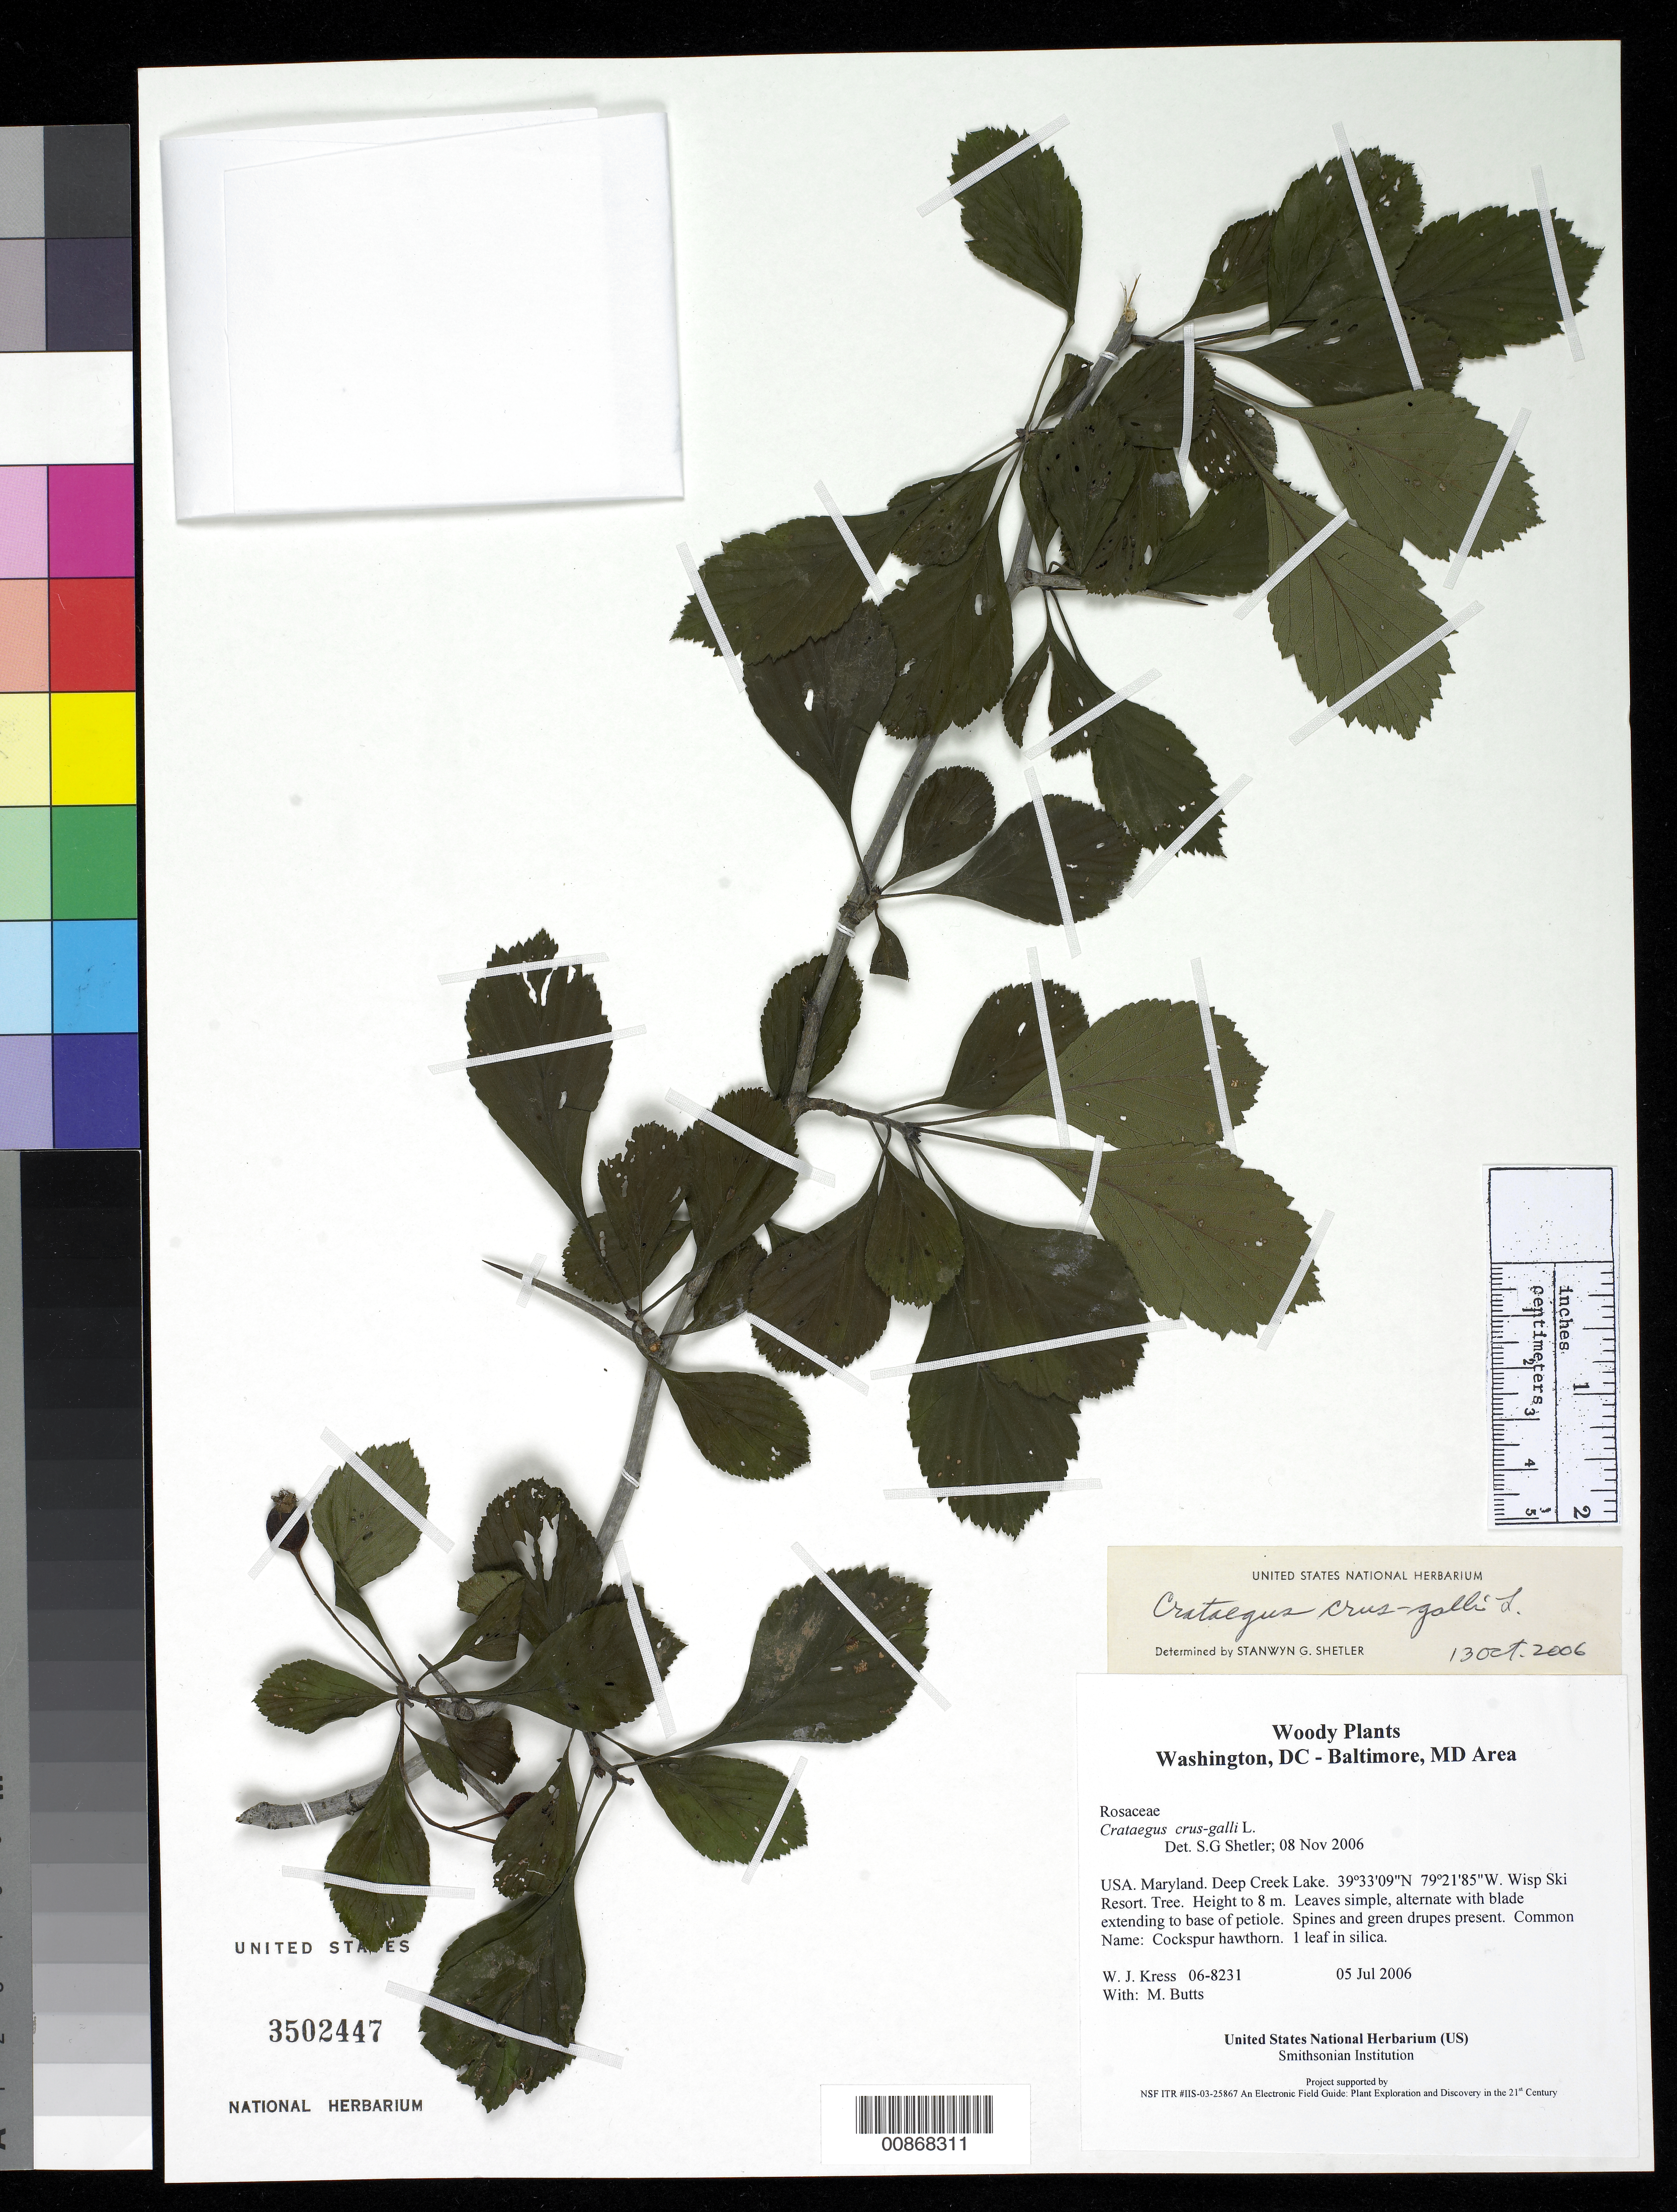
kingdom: Plantae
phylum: Tracheophyta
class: Magnoliopsida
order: Rosales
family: Rosaceae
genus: Crataegus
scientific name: Crataegus crus-galli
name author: L.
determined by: Shetler, Stanwyn G., (US), NMNH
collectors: W. J. Kress & M. B. Butts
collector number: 06-8231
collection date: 2006-07-05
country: United States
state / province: Maryland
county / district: Garrett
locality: Deep Creek Lake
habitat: Wisp Ski Resort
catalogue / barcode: US 3502447